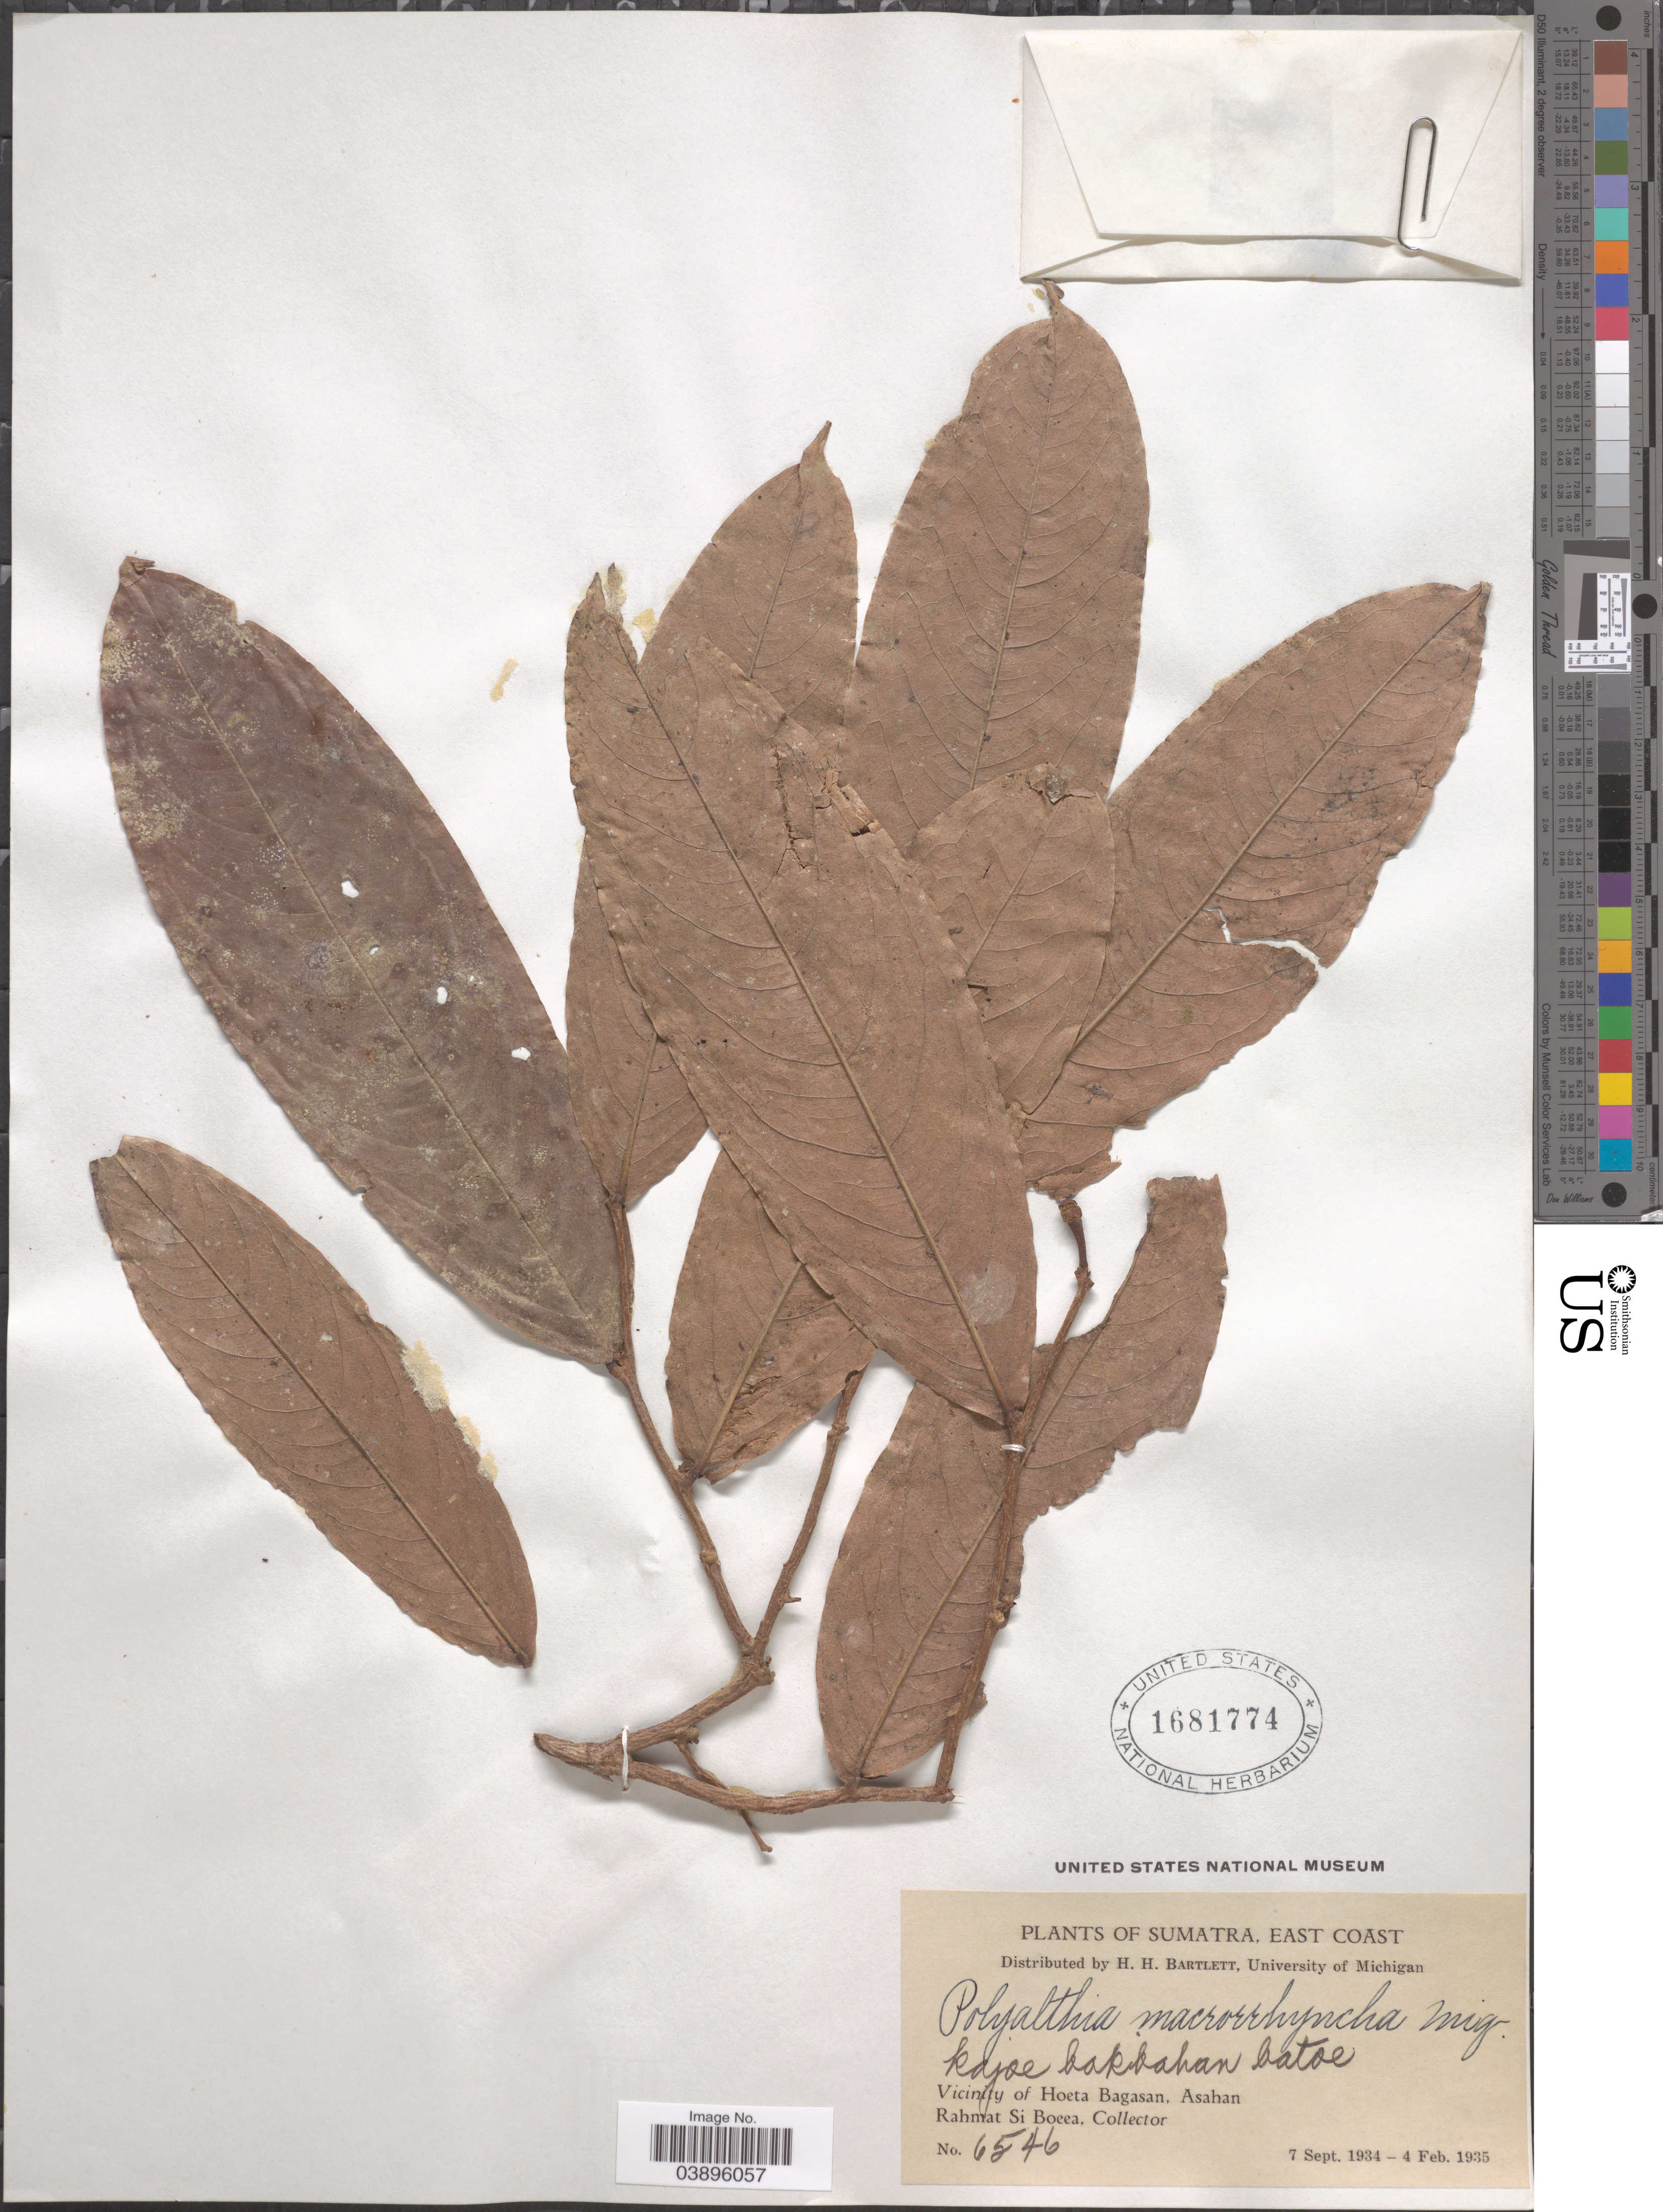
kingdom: Plantae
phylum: Tracheophyta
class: Magnoliopsida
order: Magnoliales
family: Annonaceae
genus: Polyalthia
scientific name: Polyalthia macrorrhyncha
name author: Miq.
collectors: Rahmat Si Boeea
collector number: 6546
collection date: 1934-09-07/1935-02-04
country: Indonesia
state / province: Sumatra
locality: East Coast. Vicinity of Hoeta Bagasan, Asahan.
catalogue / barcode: US 1681774